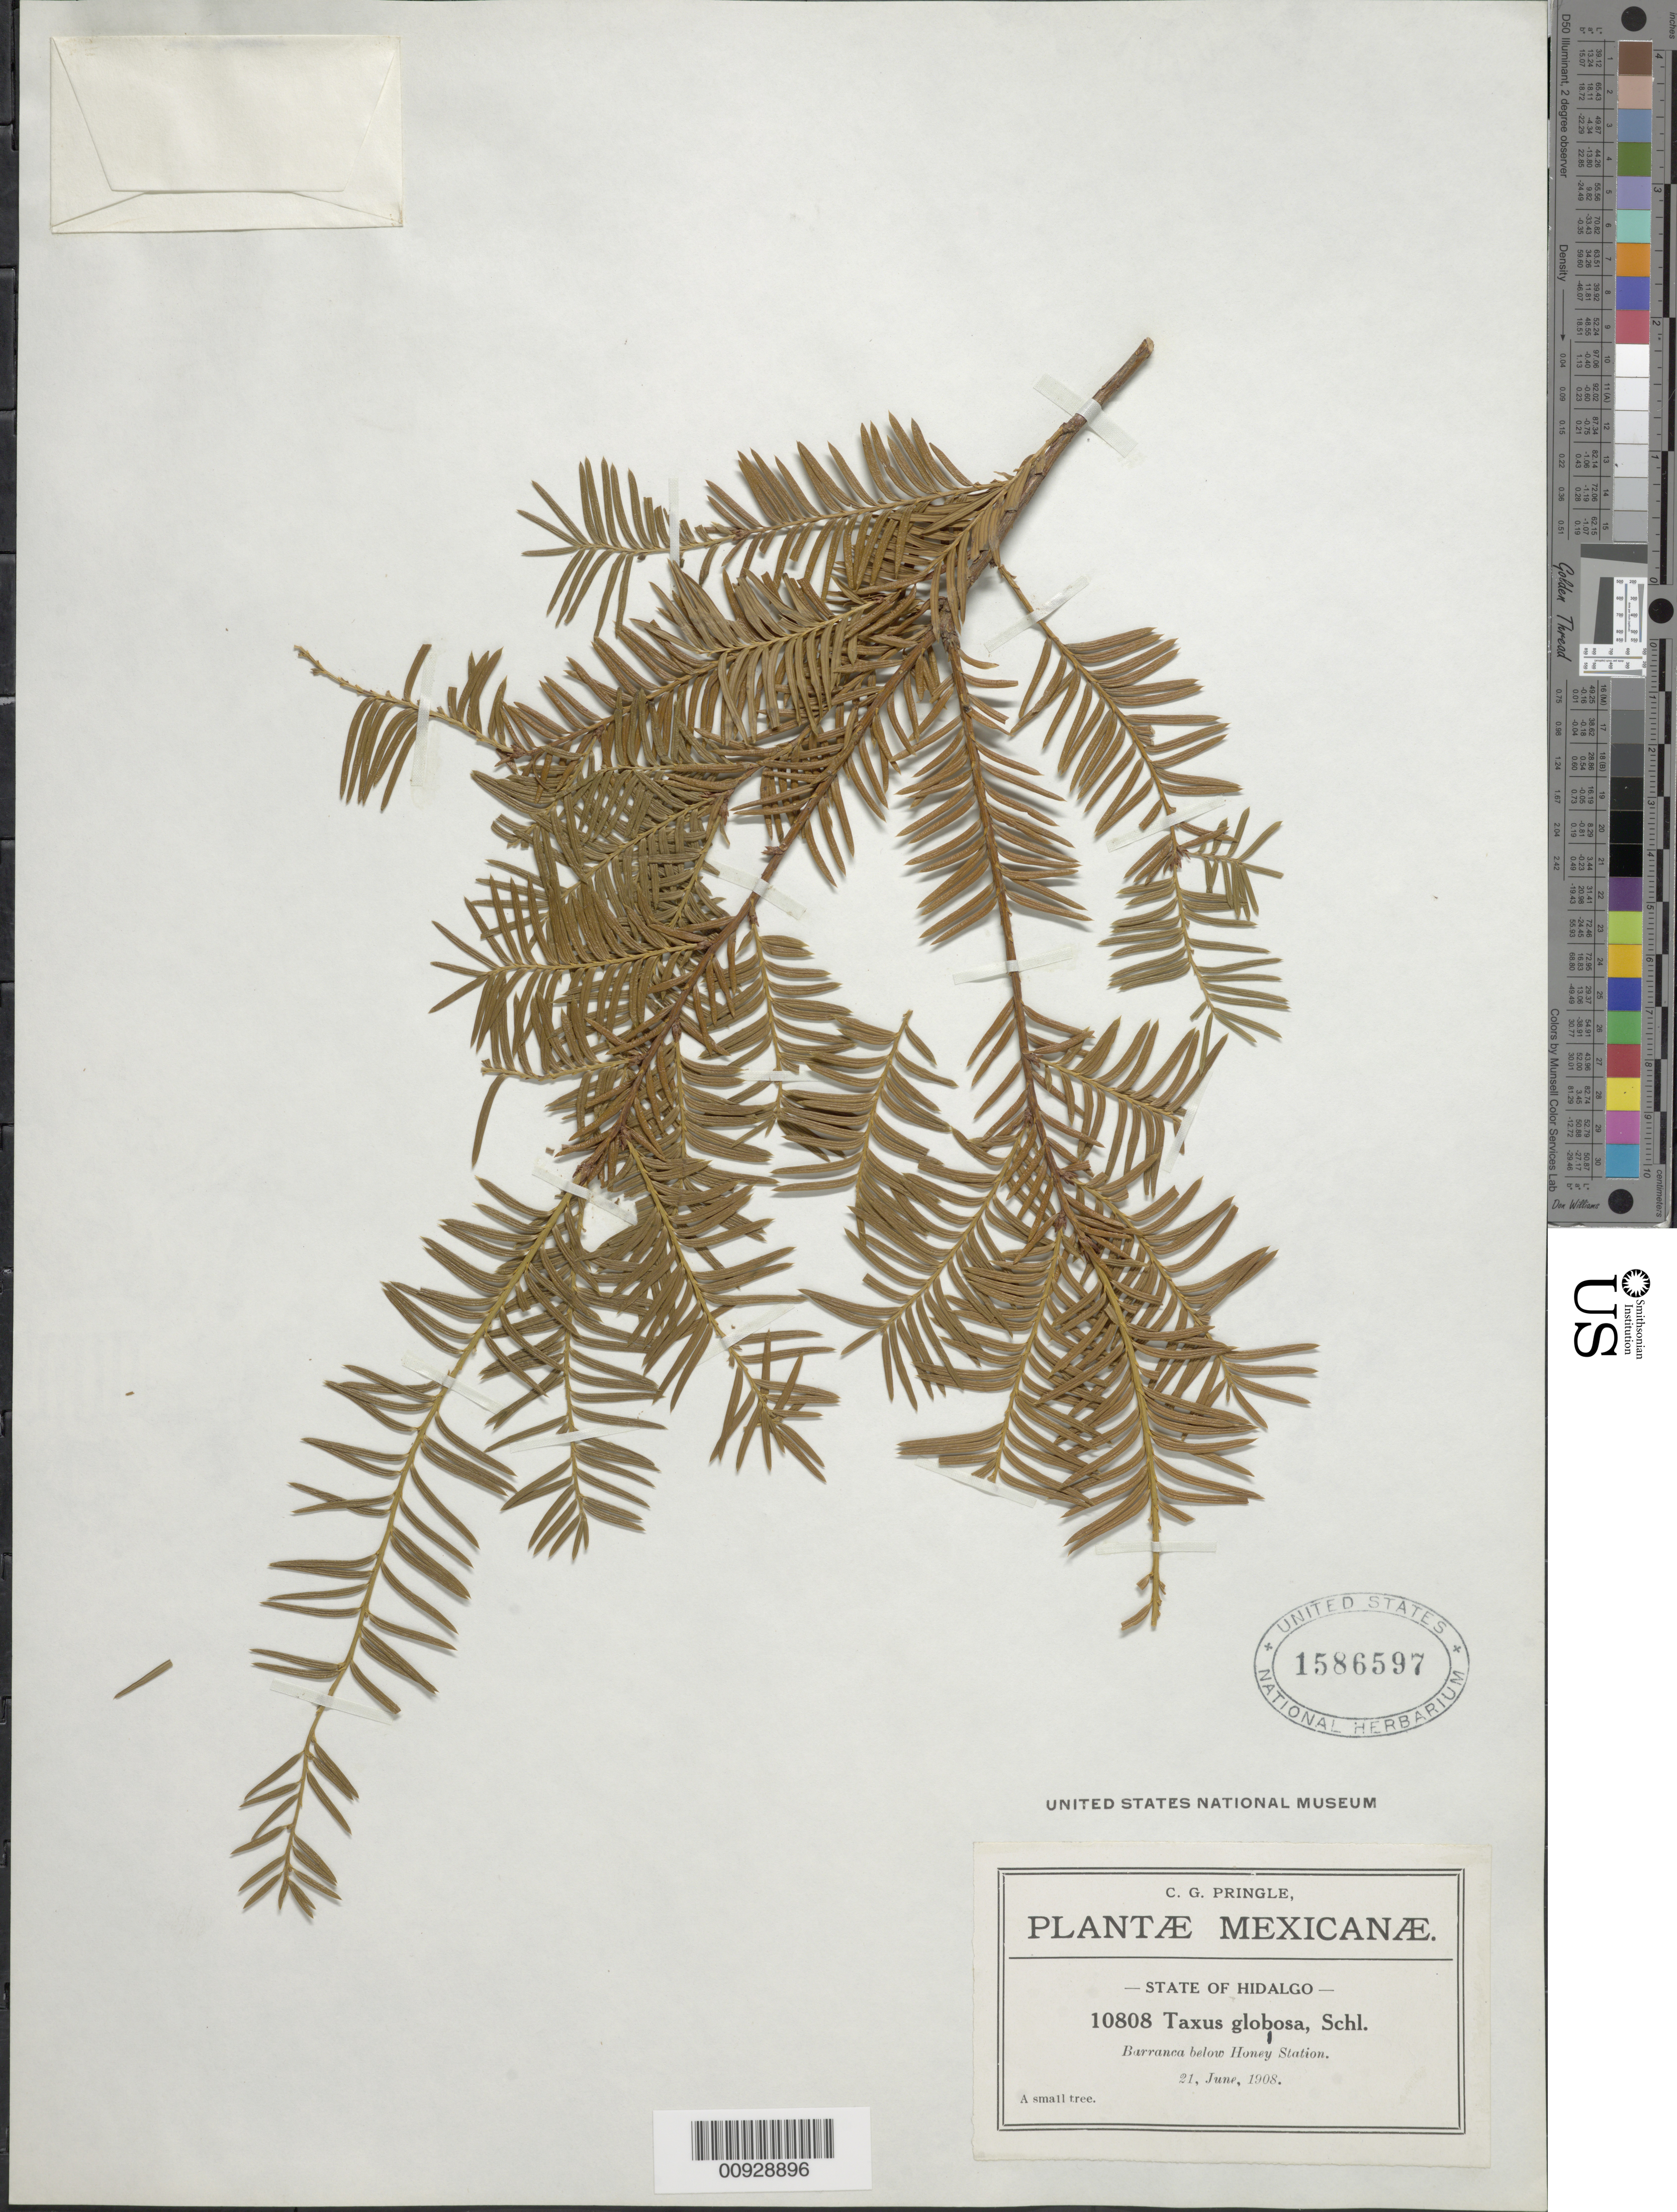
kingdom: Plantae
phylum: Tracheophyta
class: Pinopsida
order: Pinales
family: Taxaceae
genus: Taxus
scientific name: Taxus globosa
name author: Schltdl.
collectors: C. G. Pringle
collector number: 10808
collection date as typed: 21 Jun 1908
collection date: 1908-06-21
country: Mexico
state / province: Hidalgo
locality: Barranca below Honey Station.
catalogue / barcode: US 1586597